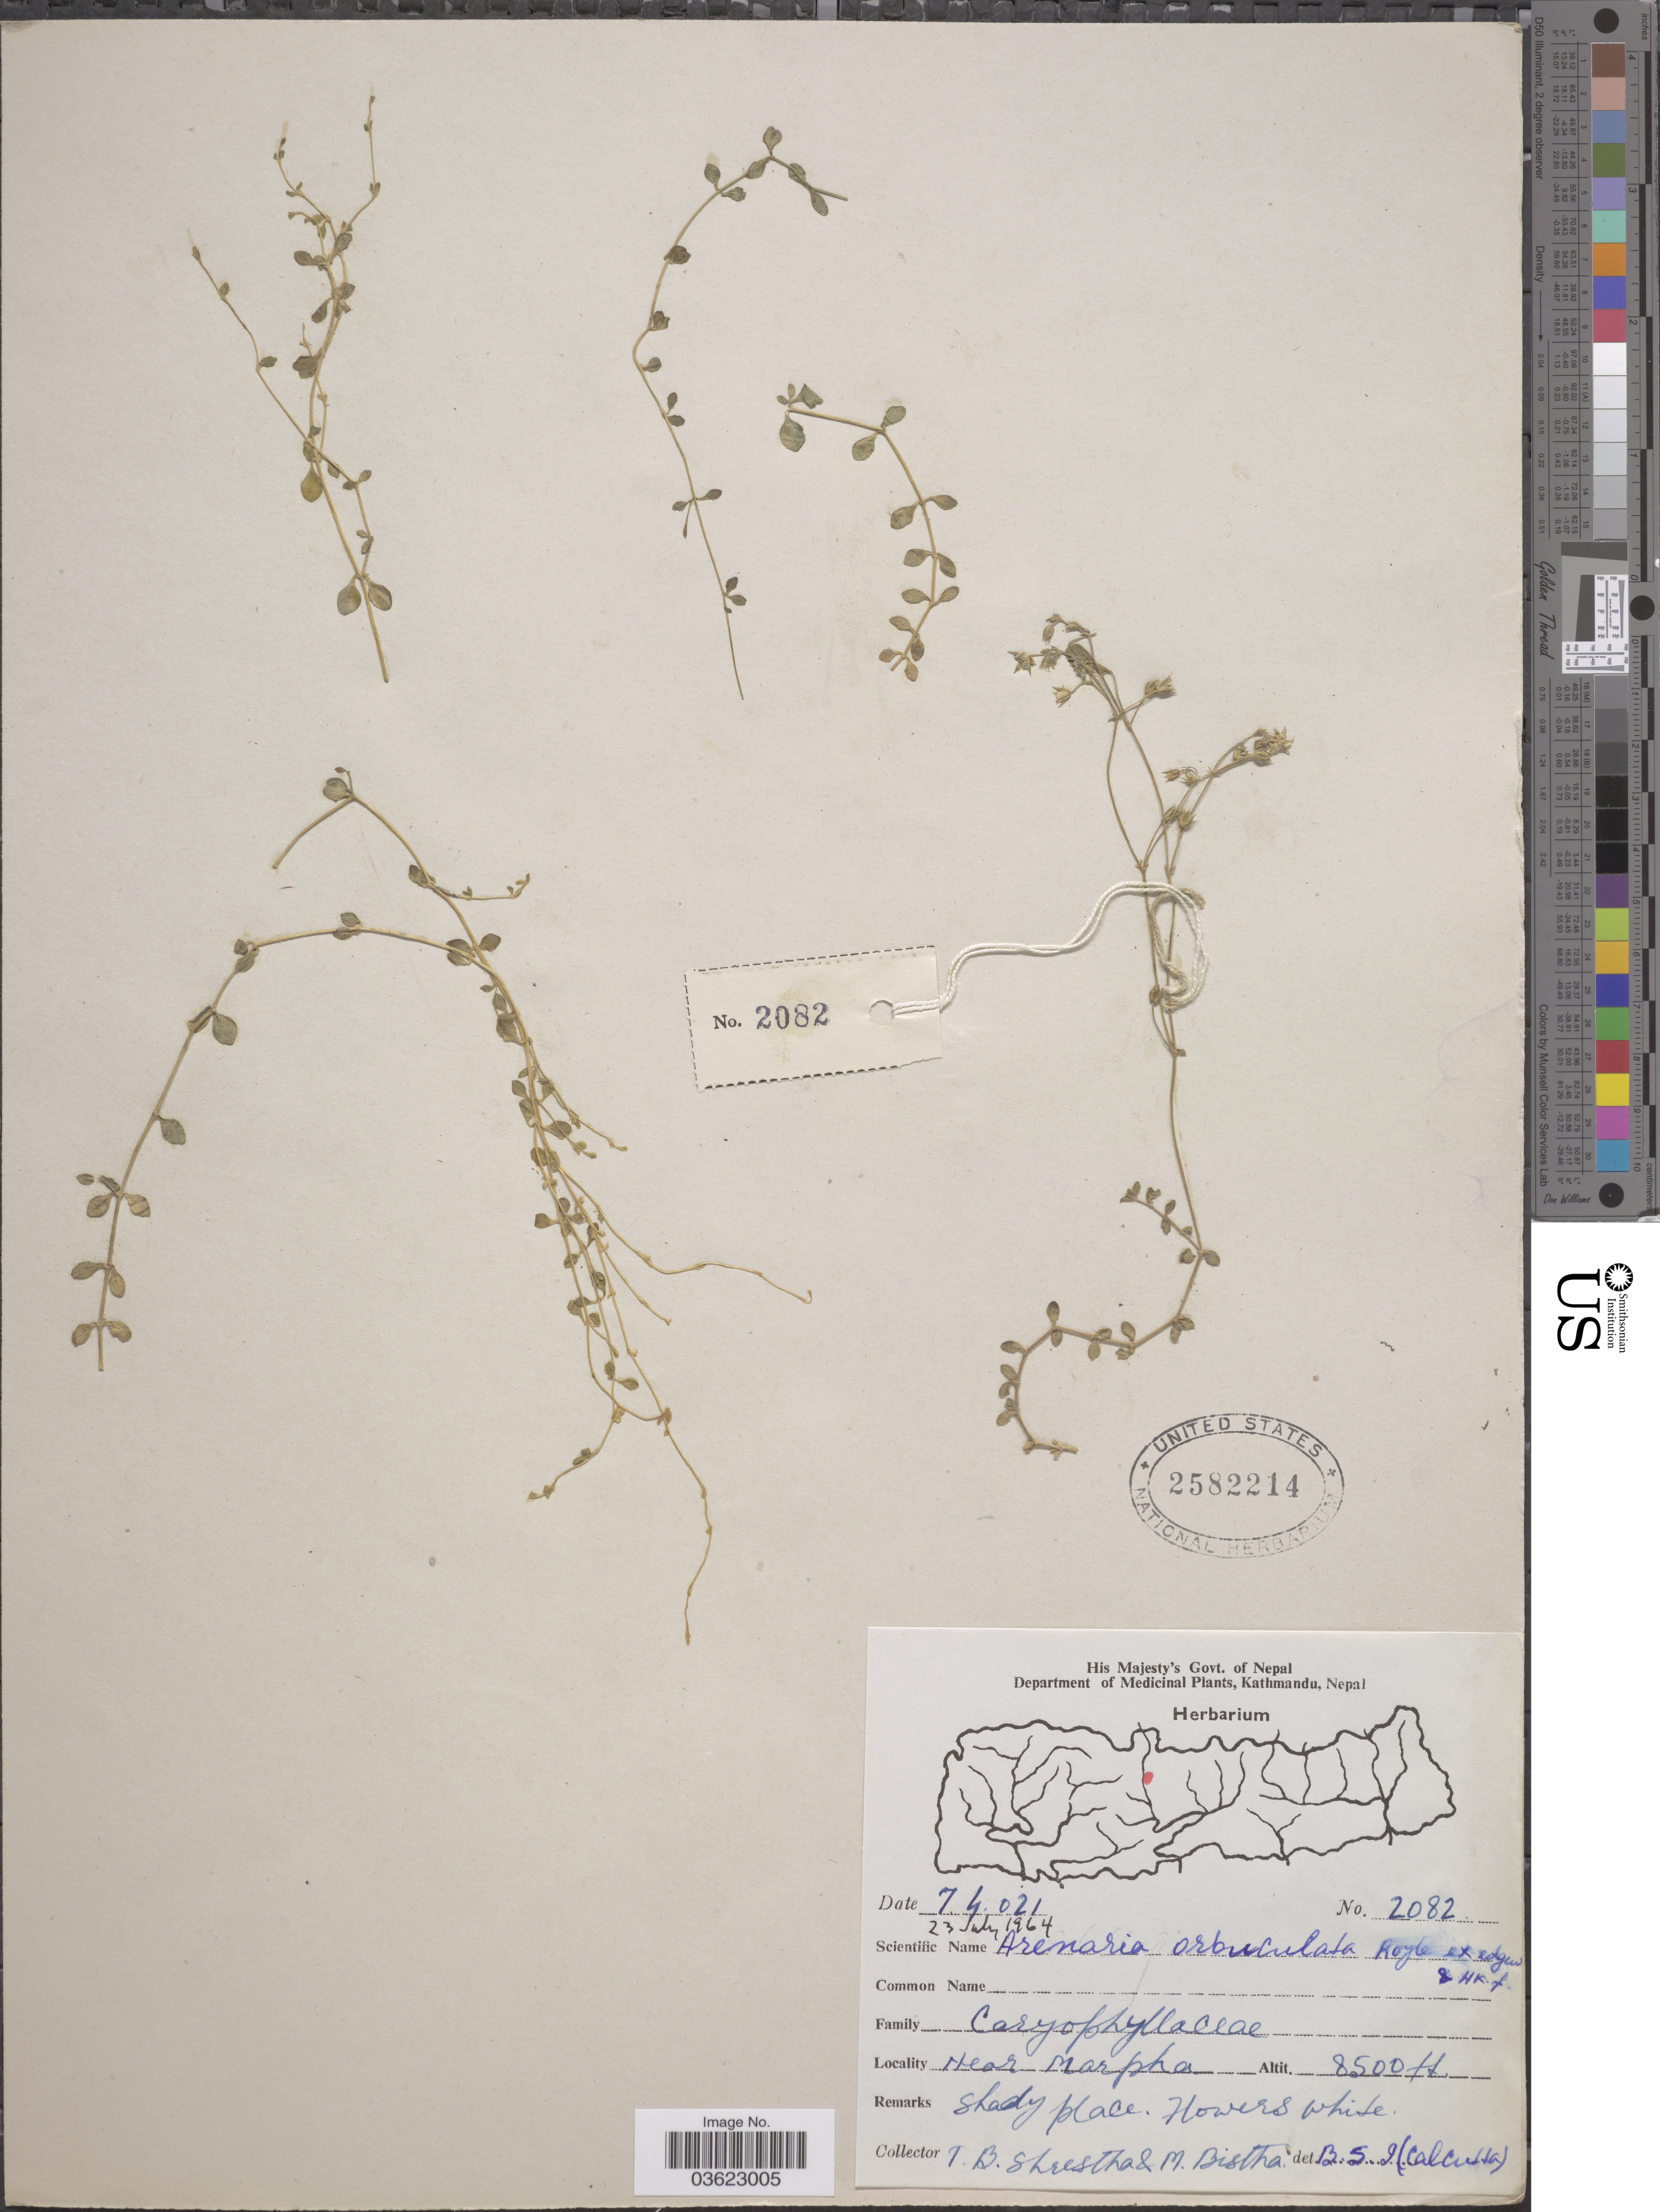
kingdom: Plantae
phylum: Tracheophyta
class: Magnoliopsida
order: Caryophyllales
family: Caryophyllaceae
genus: Arenaria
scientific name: Arenaria orbiculata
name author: Royle ex Edgew. & Hook. f.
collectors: T. B. Shrestha & M. Bistha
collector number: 2082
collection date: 1964-07-23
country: Nepal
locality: Near Marpha.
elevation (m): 2591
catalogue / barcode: US 2582214